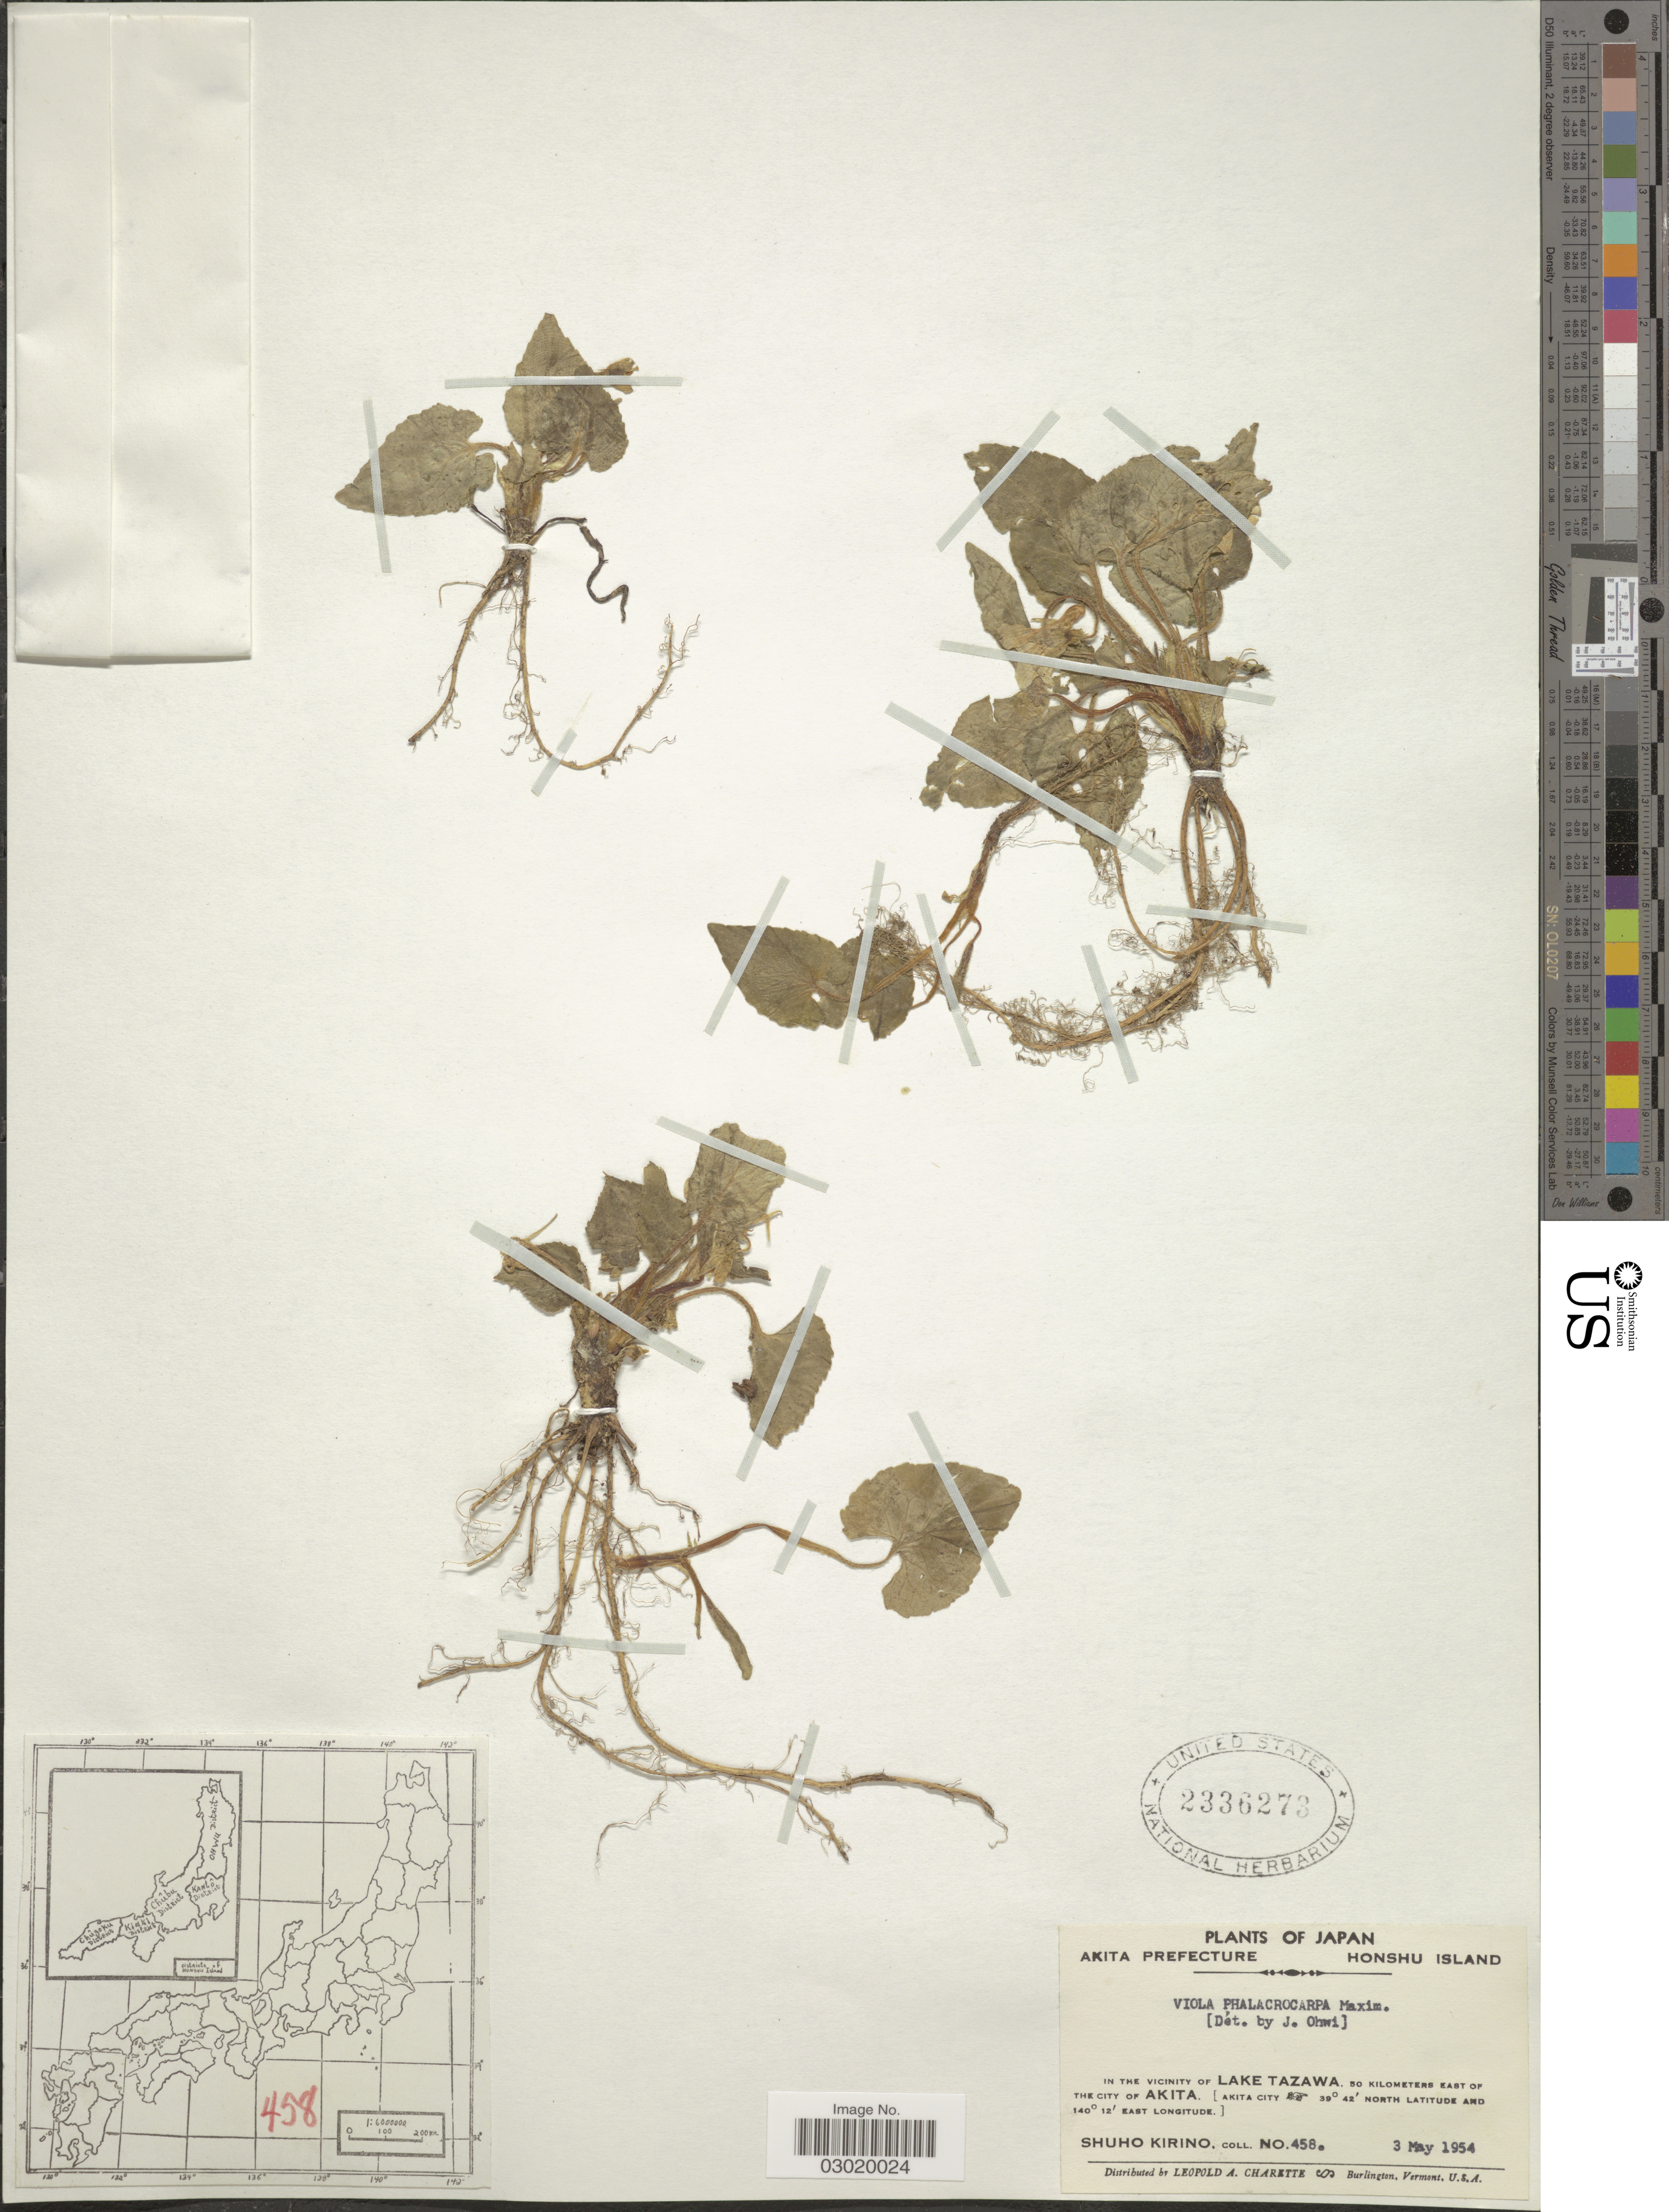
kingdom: Plantae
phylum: Tracheophyta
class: Magnoliopsida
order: Malpighiales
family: Violaceae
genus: Viola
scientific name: Viola phalacrocarpa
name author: Maxim.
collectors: S. Kirino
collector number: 458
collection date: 1954-05-03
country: Japan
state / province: Akita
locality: Akita Prefecture. Honshu Island. In the vicinity of Lake Tazawa, 50 kilometers East of the city of Akita. [Akita City].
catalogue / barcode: US 2336273